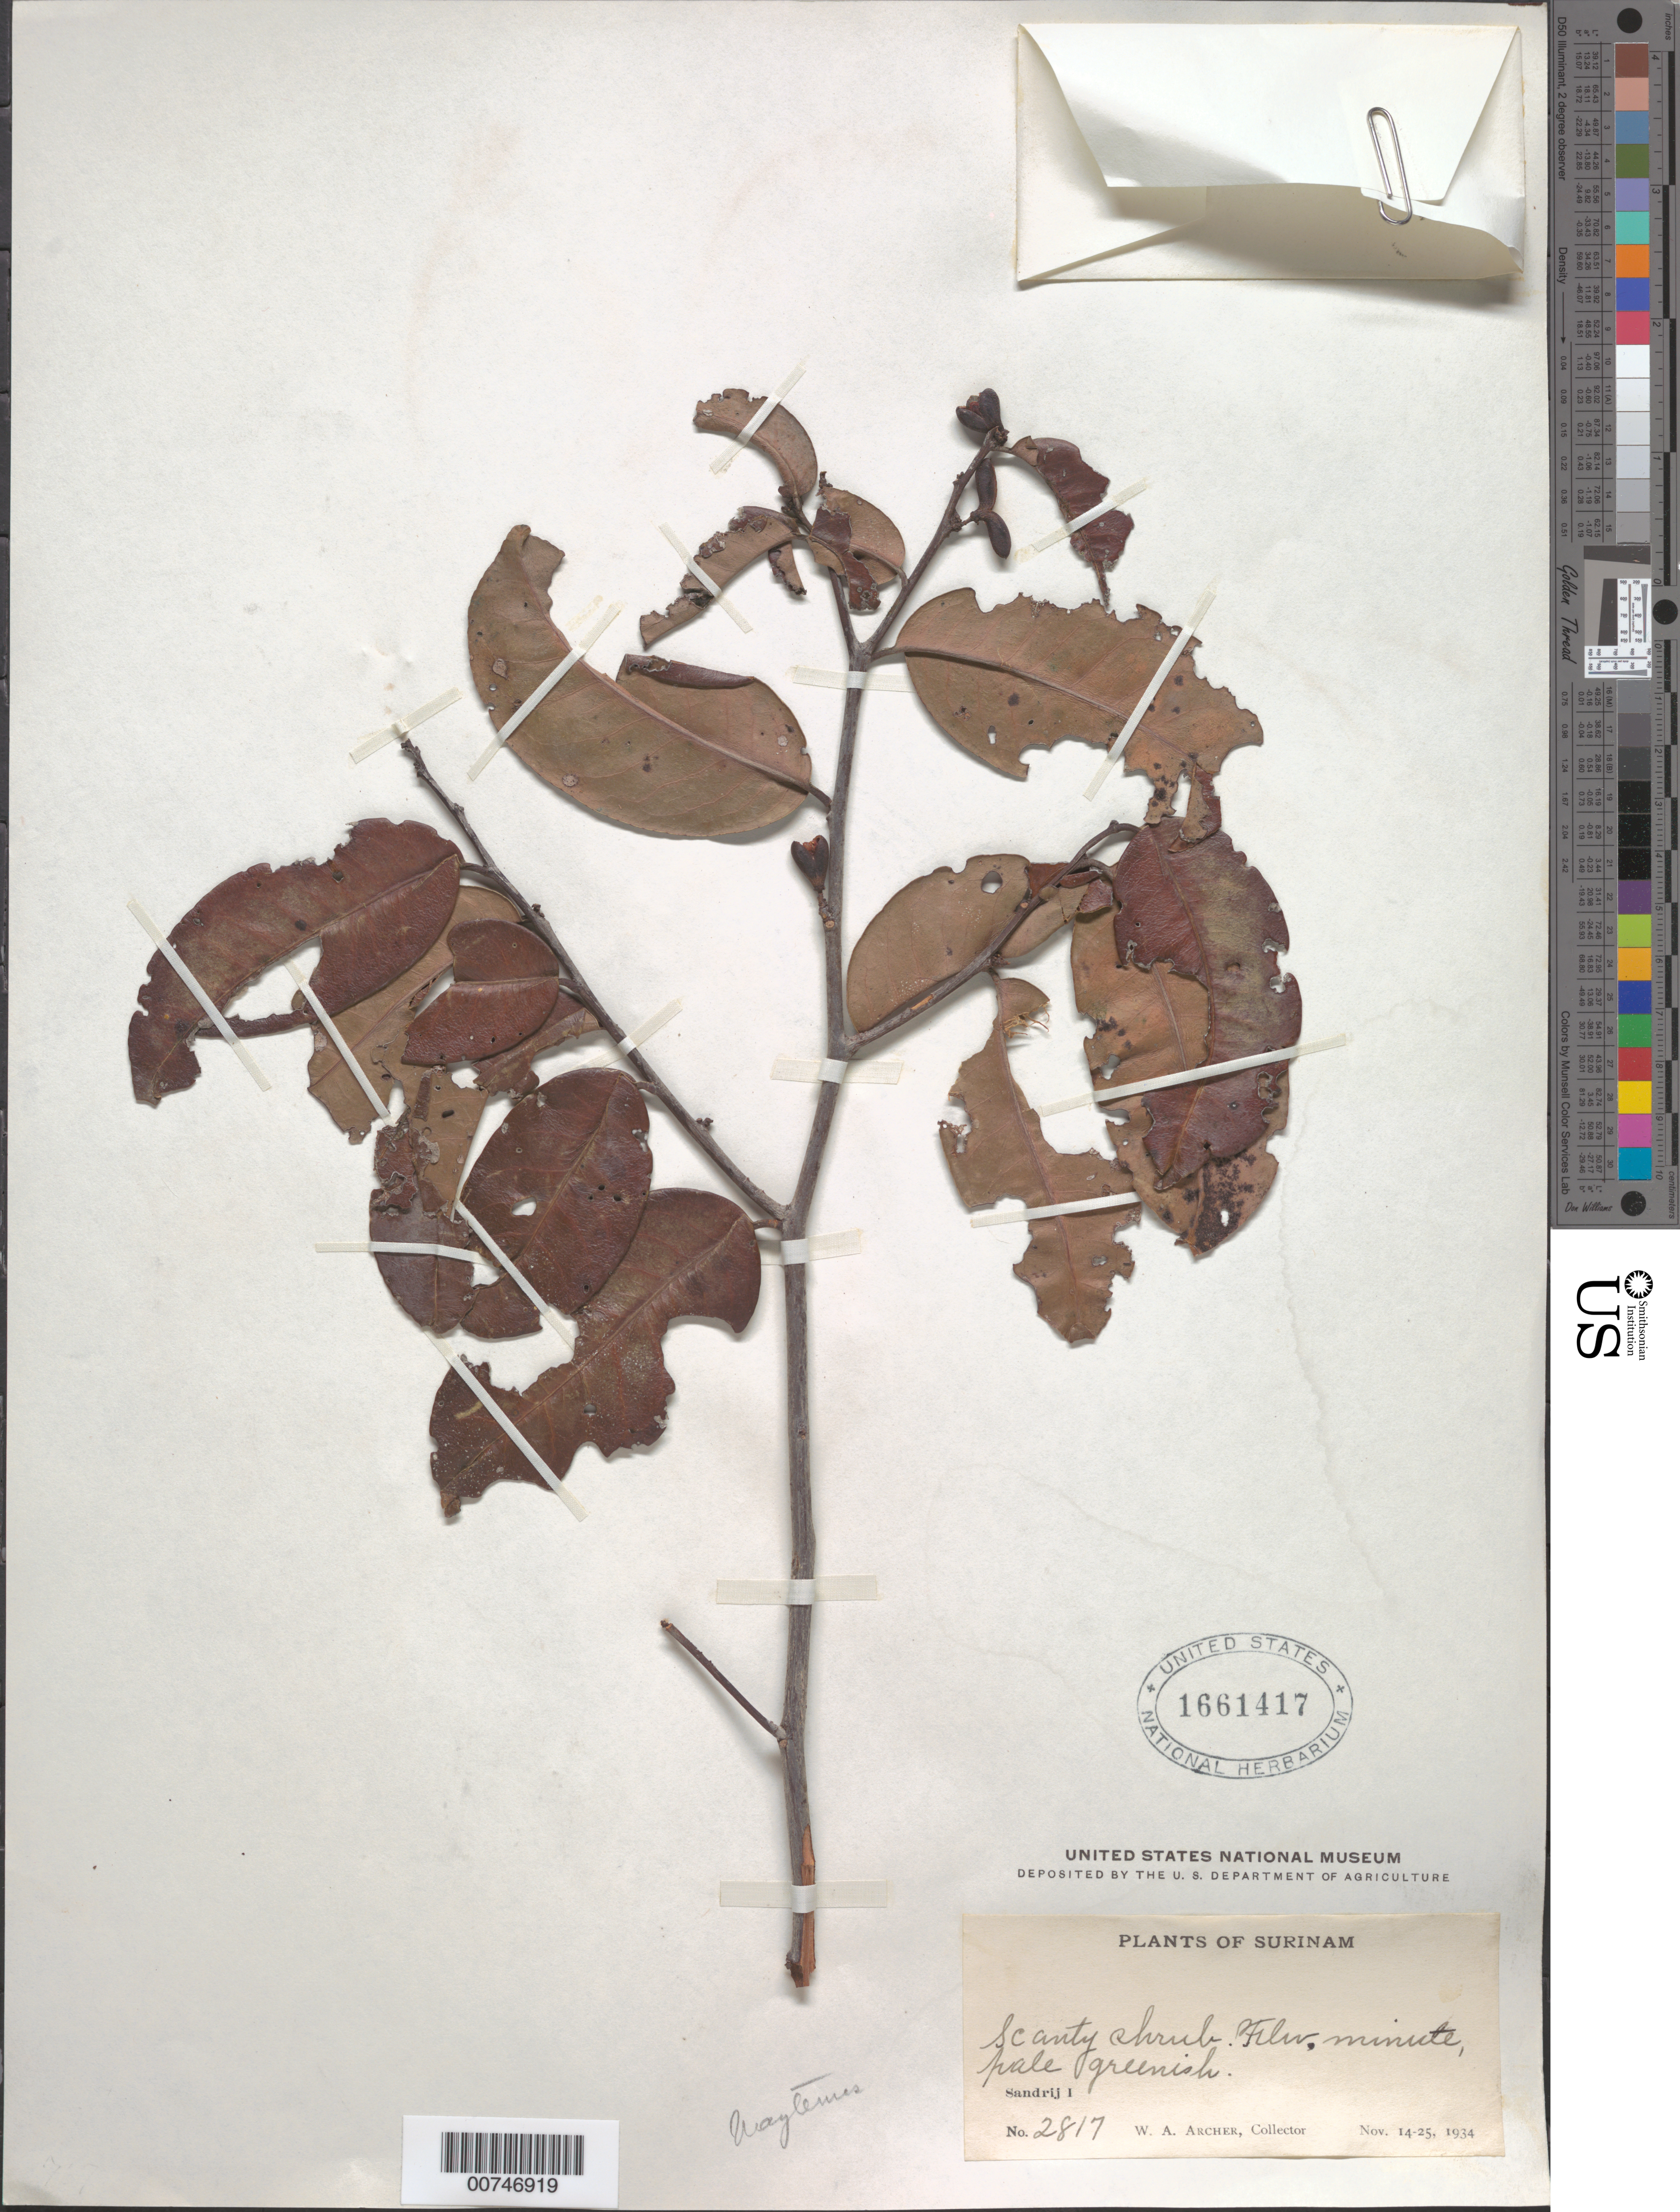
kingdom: Plantae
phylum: Tracheophyta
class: Magnoliopsida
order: Celastrales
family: Celastraceae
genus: Maytenus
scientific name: Maytenus sp.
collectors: W. A. Archer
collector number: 2817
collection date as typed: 14-Nov-34 to 25-Nov-34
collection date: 1934-11-14/1934-11-25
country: Suriname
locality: Zanderij I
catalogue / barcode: US 1661417